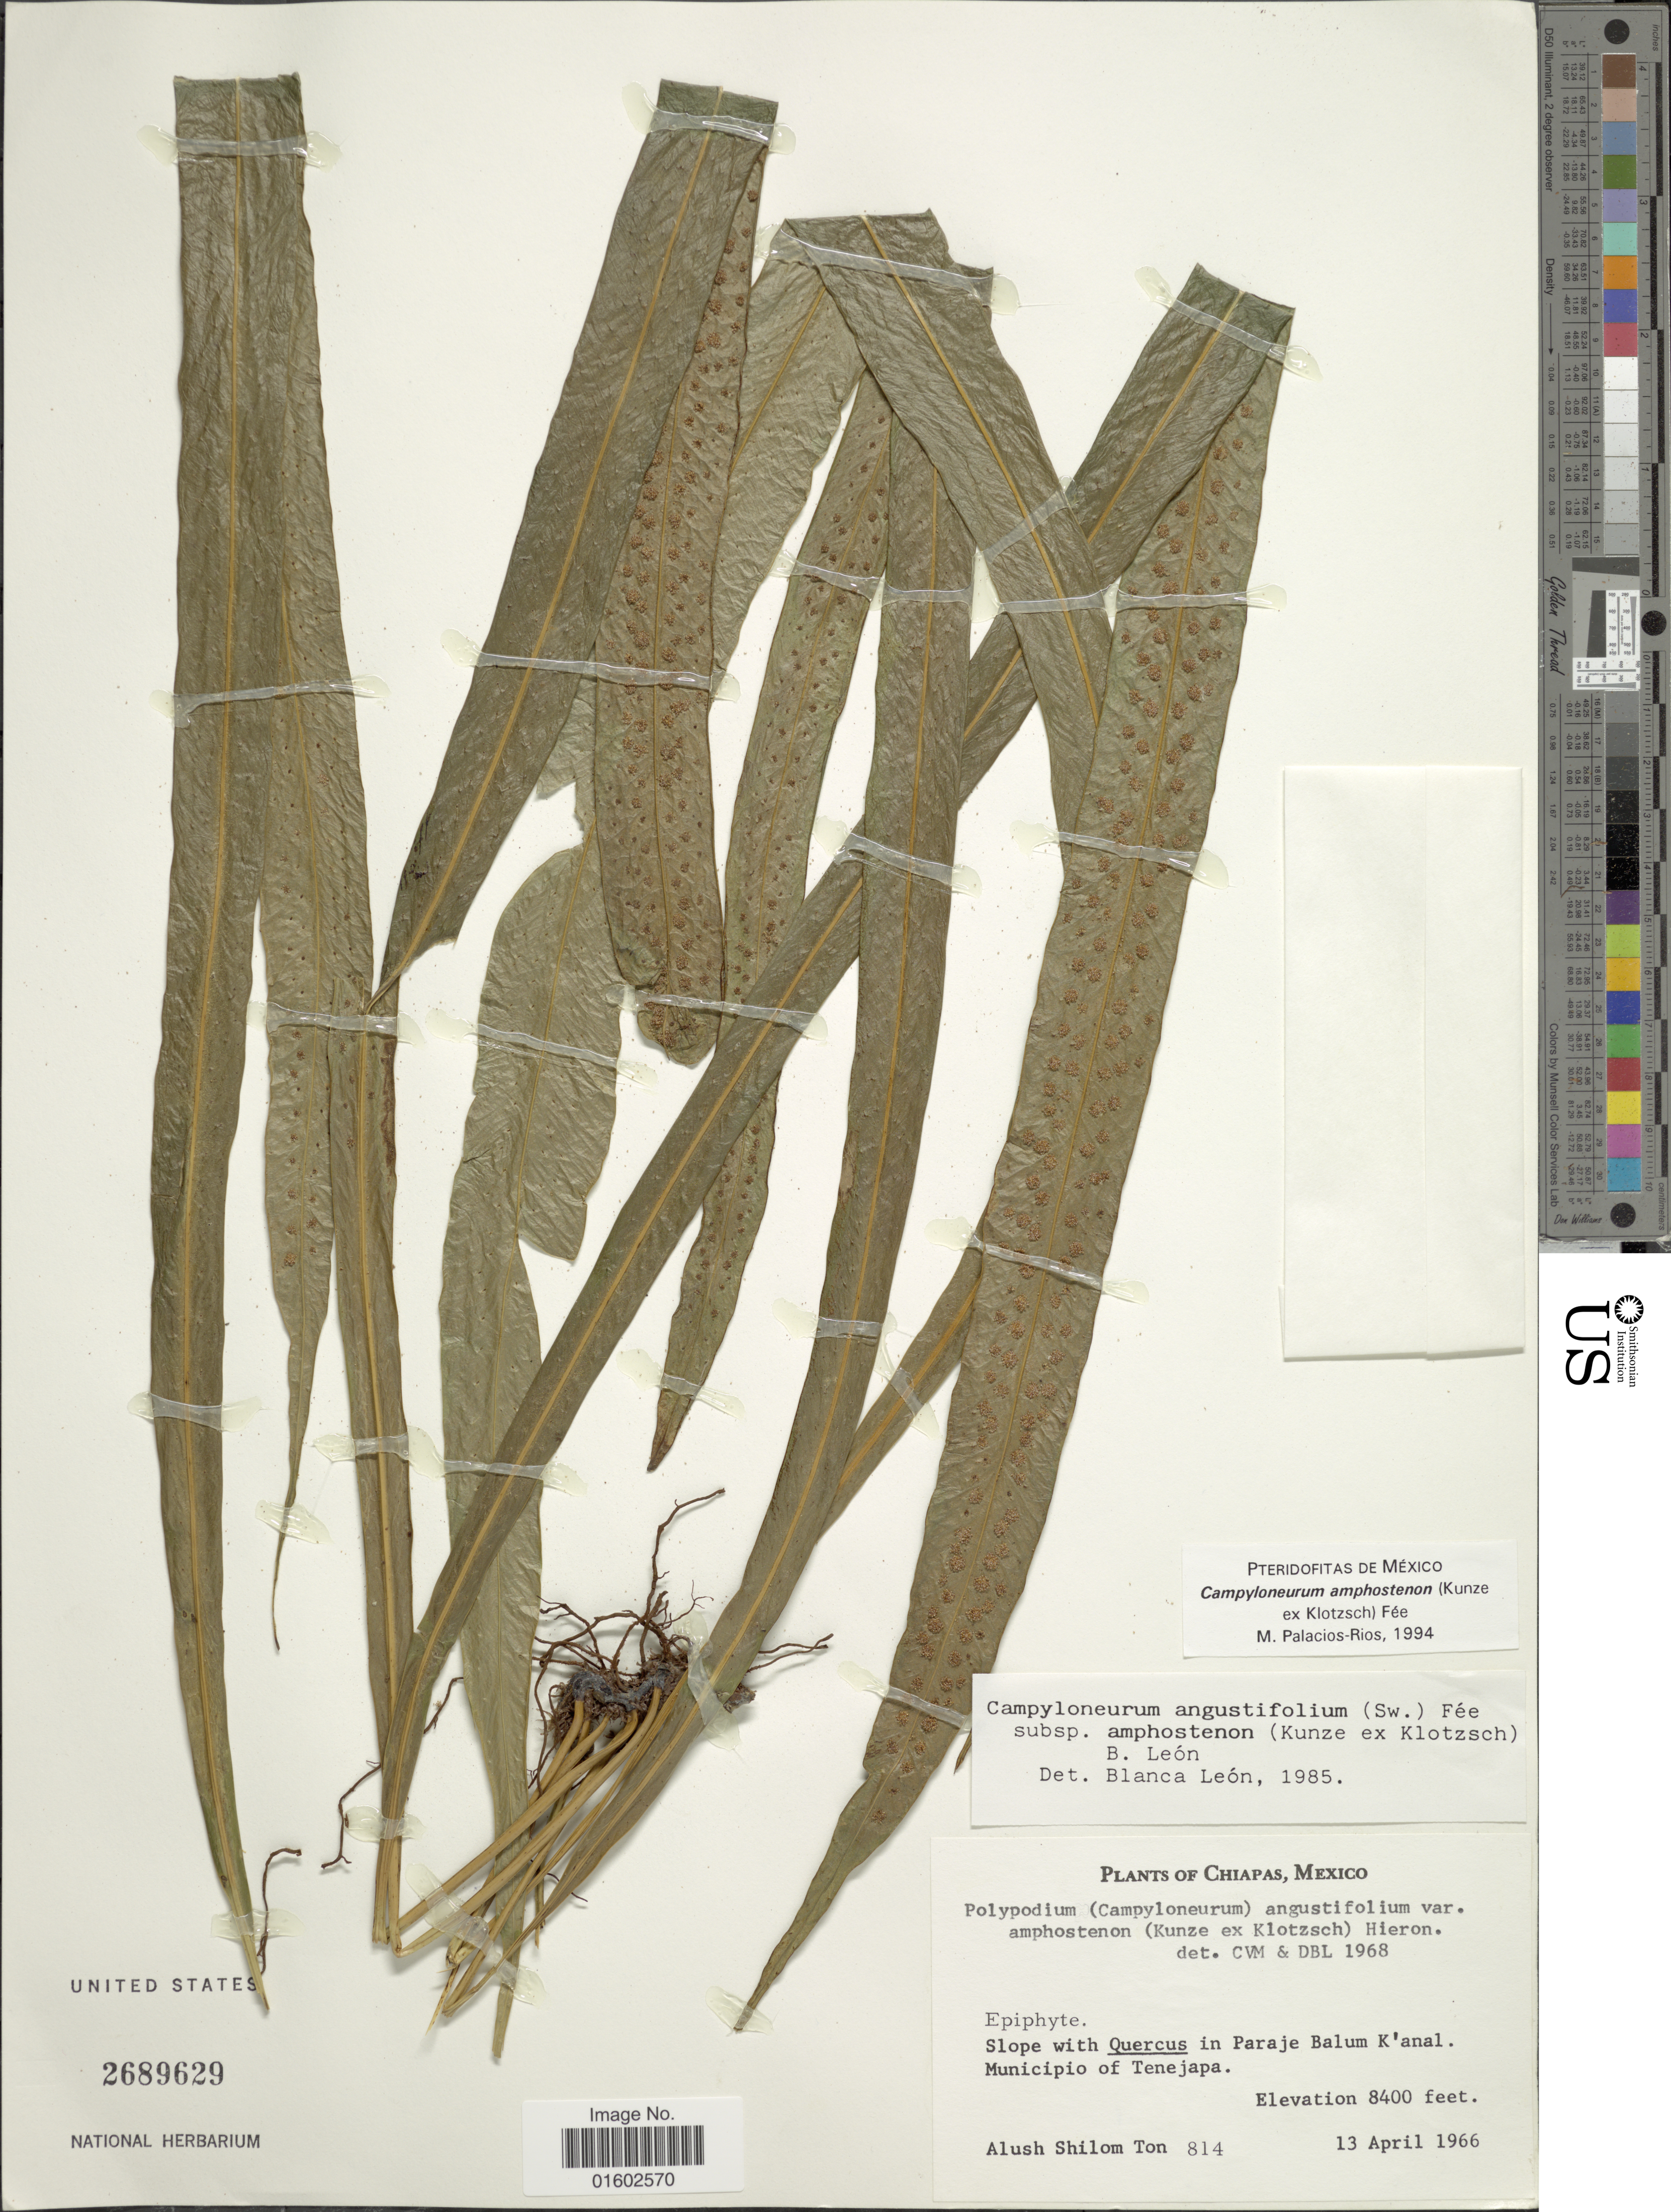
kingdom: Plantae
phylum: Tracheophyta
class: Polypodiopsida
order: Polypodiales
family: Polypodiaceae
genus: Campyloneurum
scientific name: Campyloneurum amphostenon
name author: (Kunze ex Klotzsch) Fée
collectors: A. M. Ton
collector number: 814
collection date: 1966-04-13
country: Mexico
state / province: Chiapas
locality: In Paraje Balum K'anal, Municipio of Tenejapa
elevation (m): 2560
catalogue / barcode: US 2689629